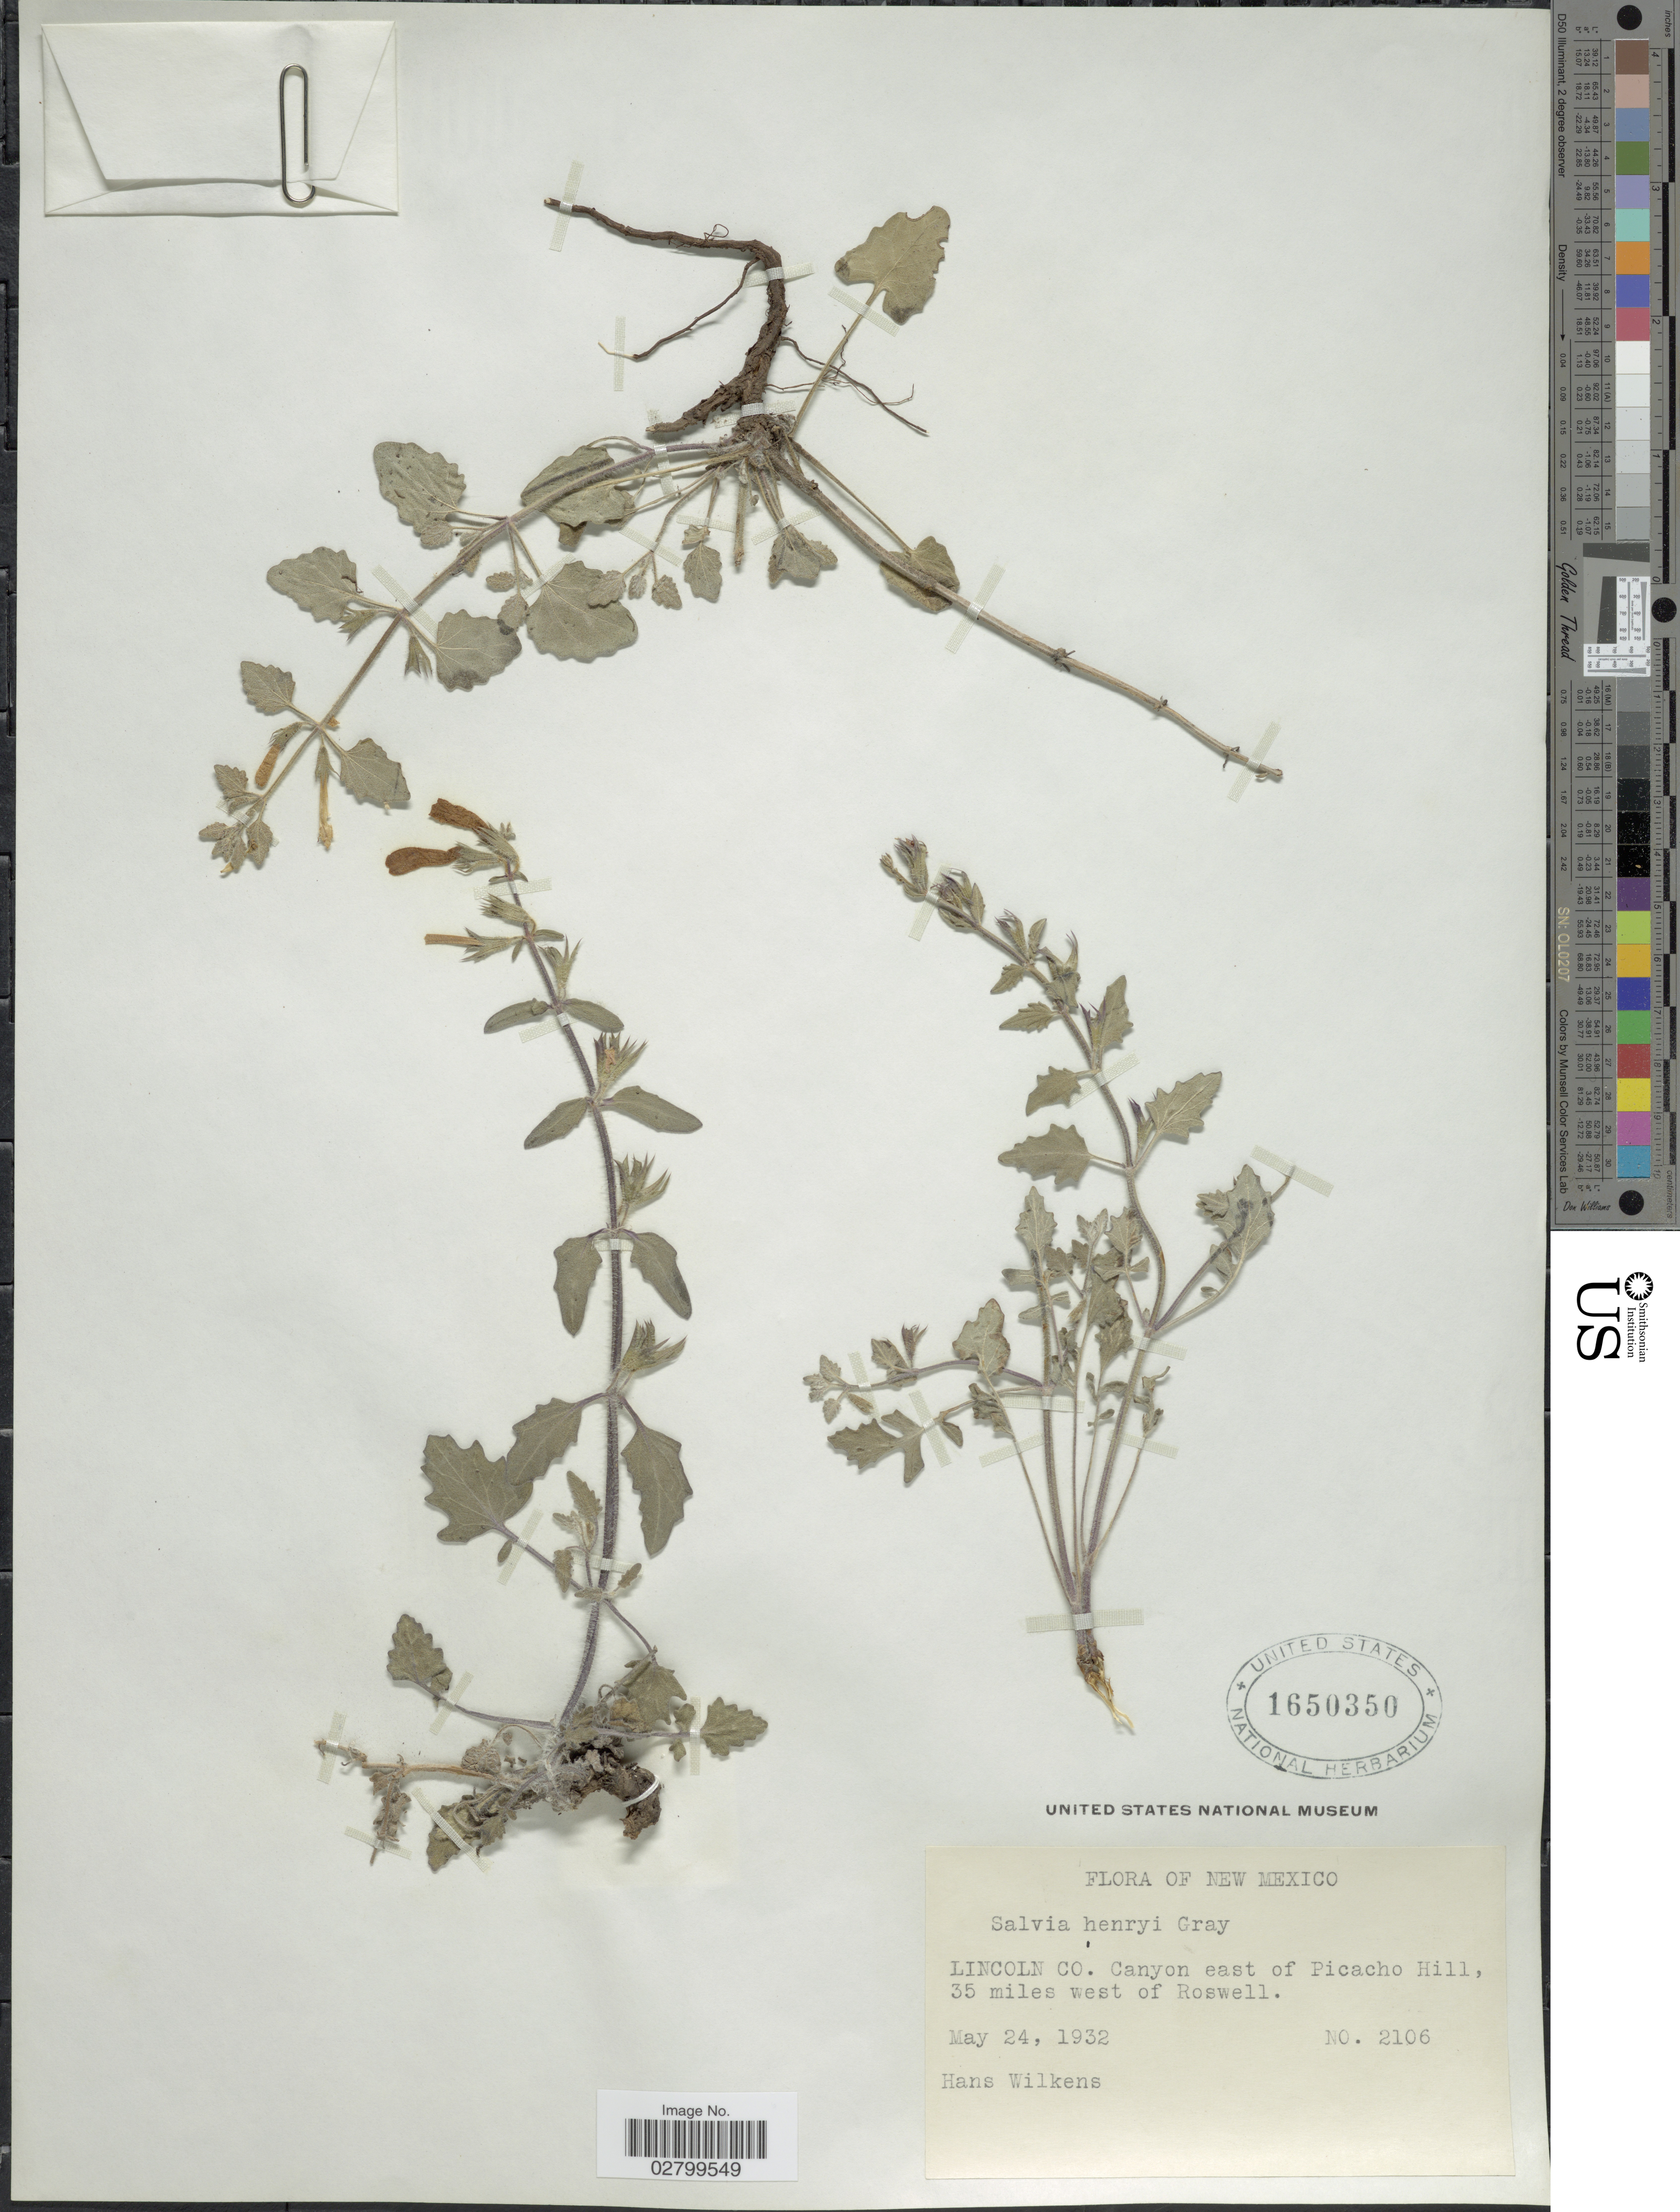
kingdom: Plantae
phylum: Tracheophyta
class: Magnoliopsida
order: Lamiales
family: Lamiaceae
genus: Salvia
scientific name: Salvia henryi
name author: A. Gray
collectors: H. Wilkens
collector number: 2106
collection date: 1932-05-24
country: United States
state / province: New Mexico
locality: Lincoln Co. Canyon east of Picacho Hill, 35 miles west of Roswell.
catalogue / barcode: US 1650350